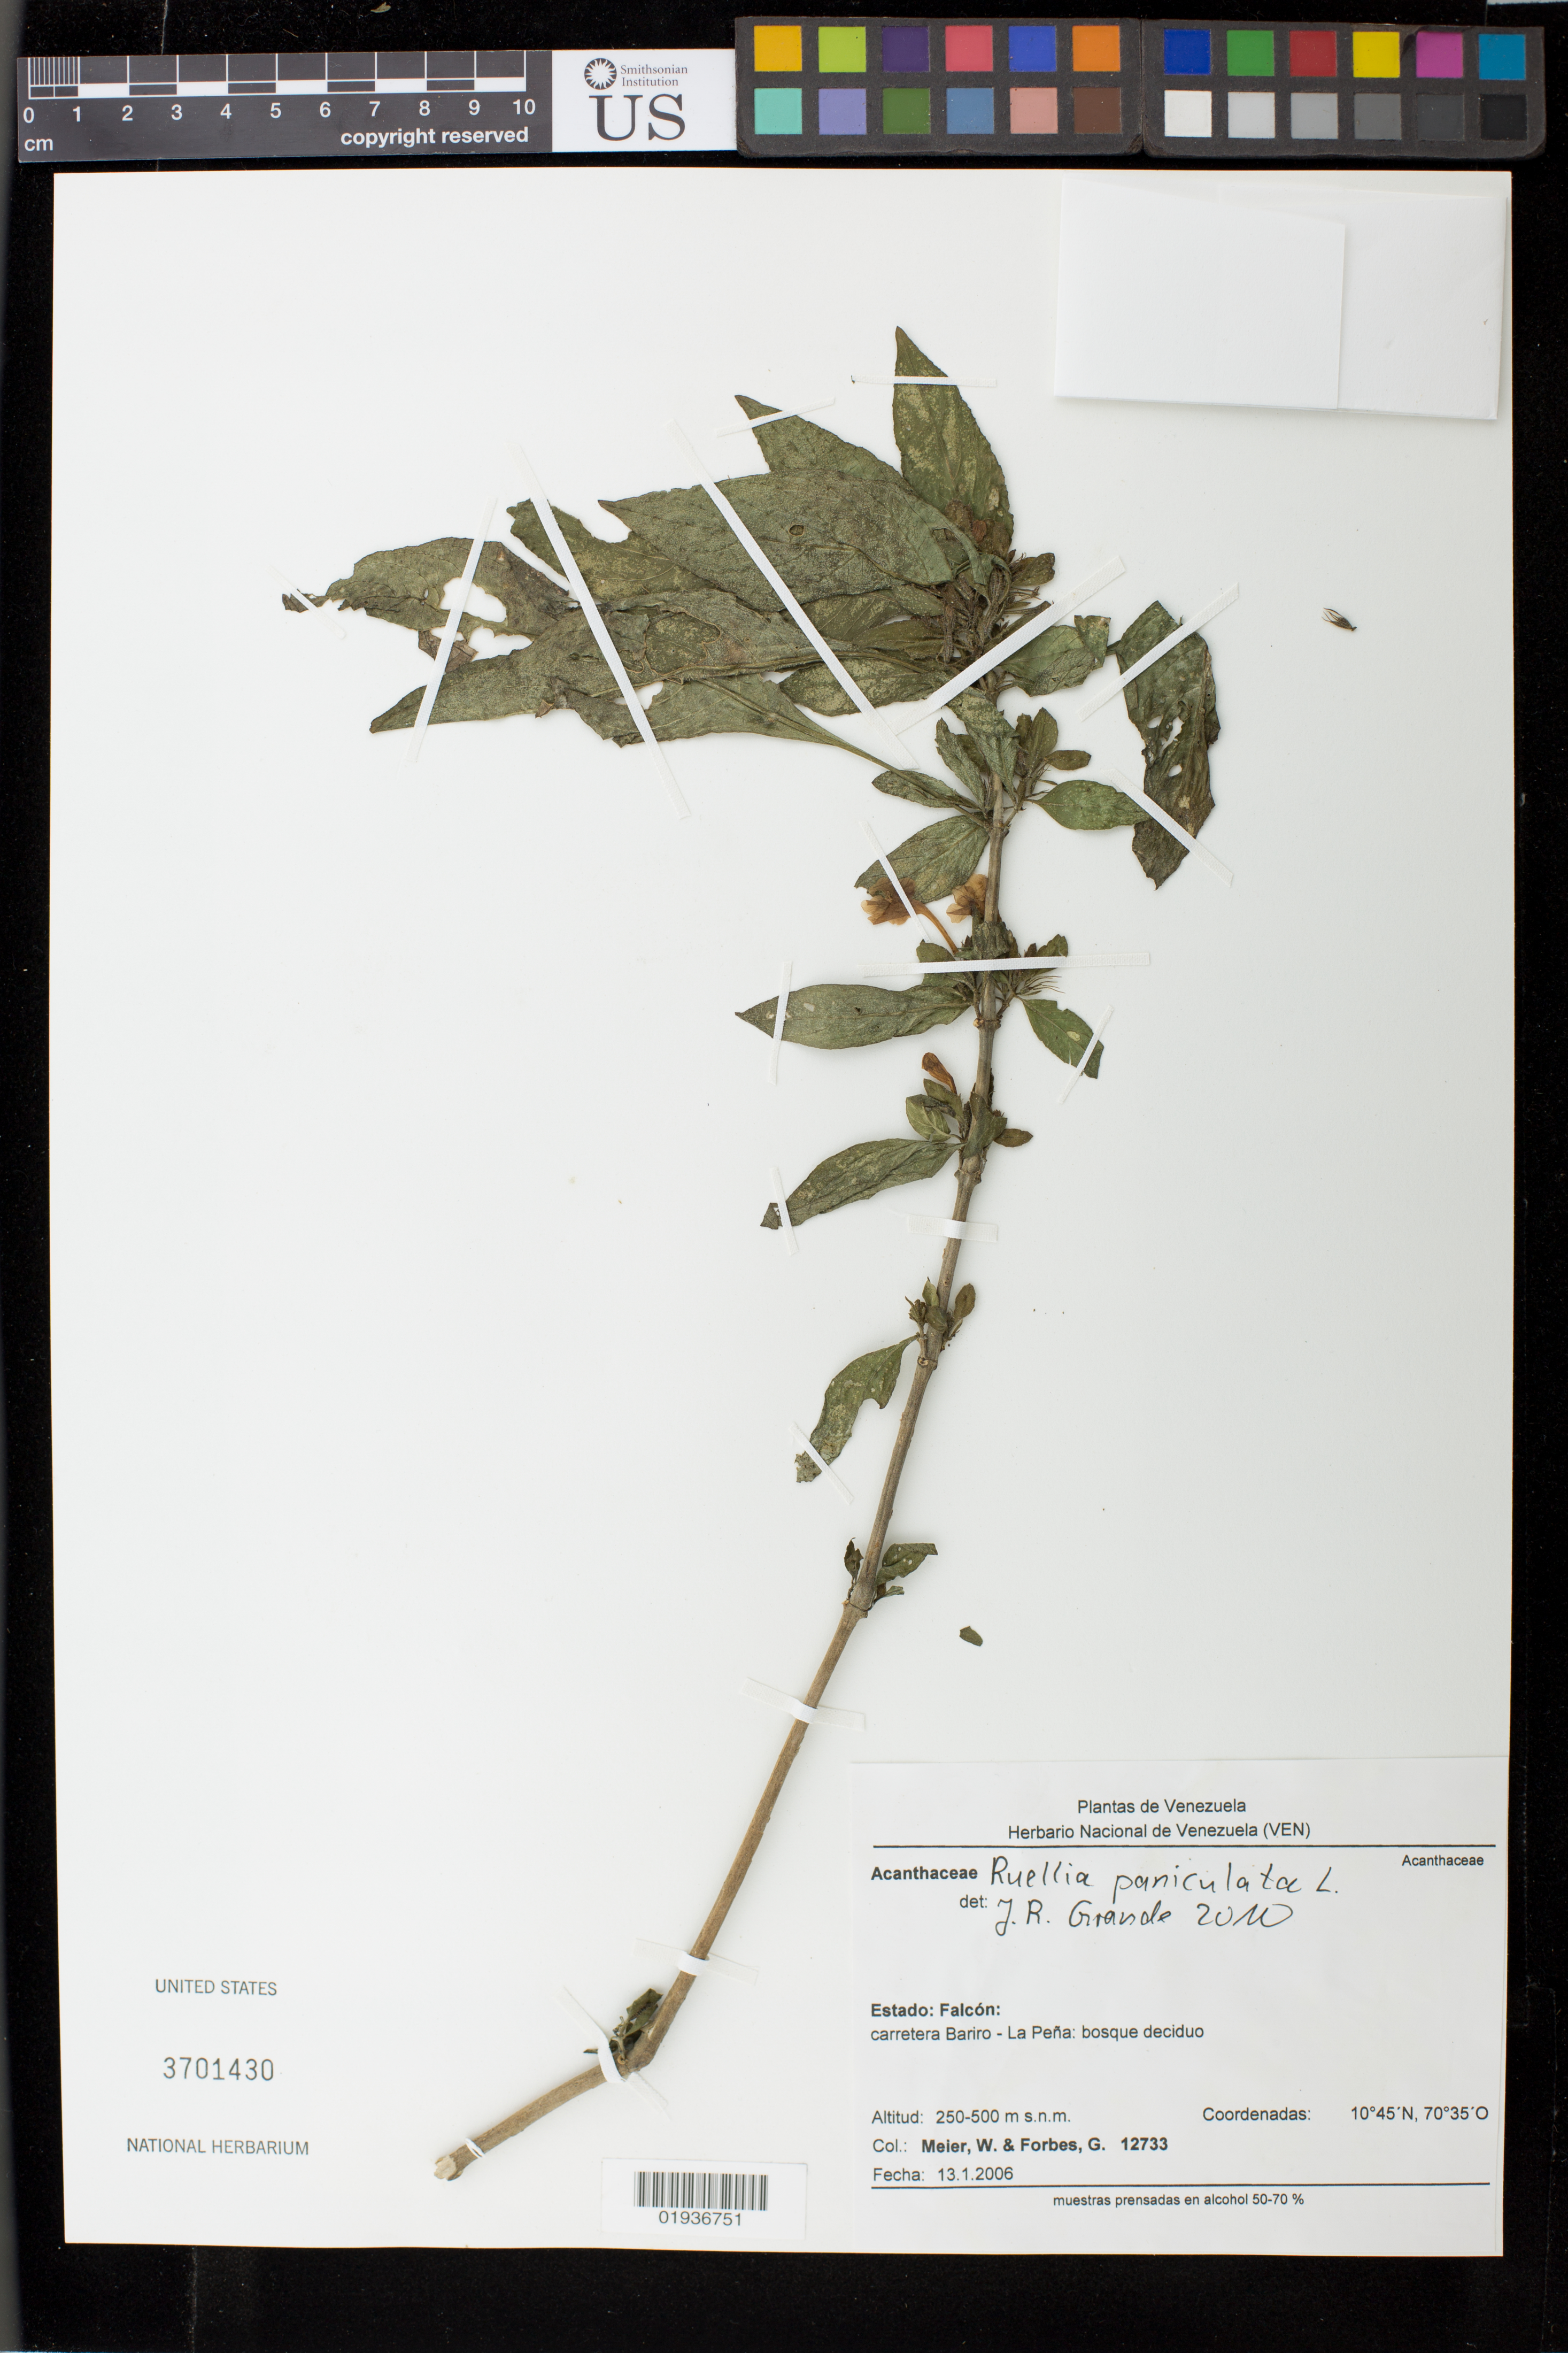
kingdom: Plantae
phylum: Tracheophyta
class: Magnoliopsida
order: Lamiales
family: Acanthaceae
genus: Ruellia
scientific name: Ruellia paniculata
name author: L.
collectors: W. Meier & G. Forbes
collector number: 12733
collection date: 2006-01-13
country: Venezuela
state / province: Falcón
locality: Carretera Bariro - La Pena.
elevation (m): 250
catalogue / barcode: US 3701430